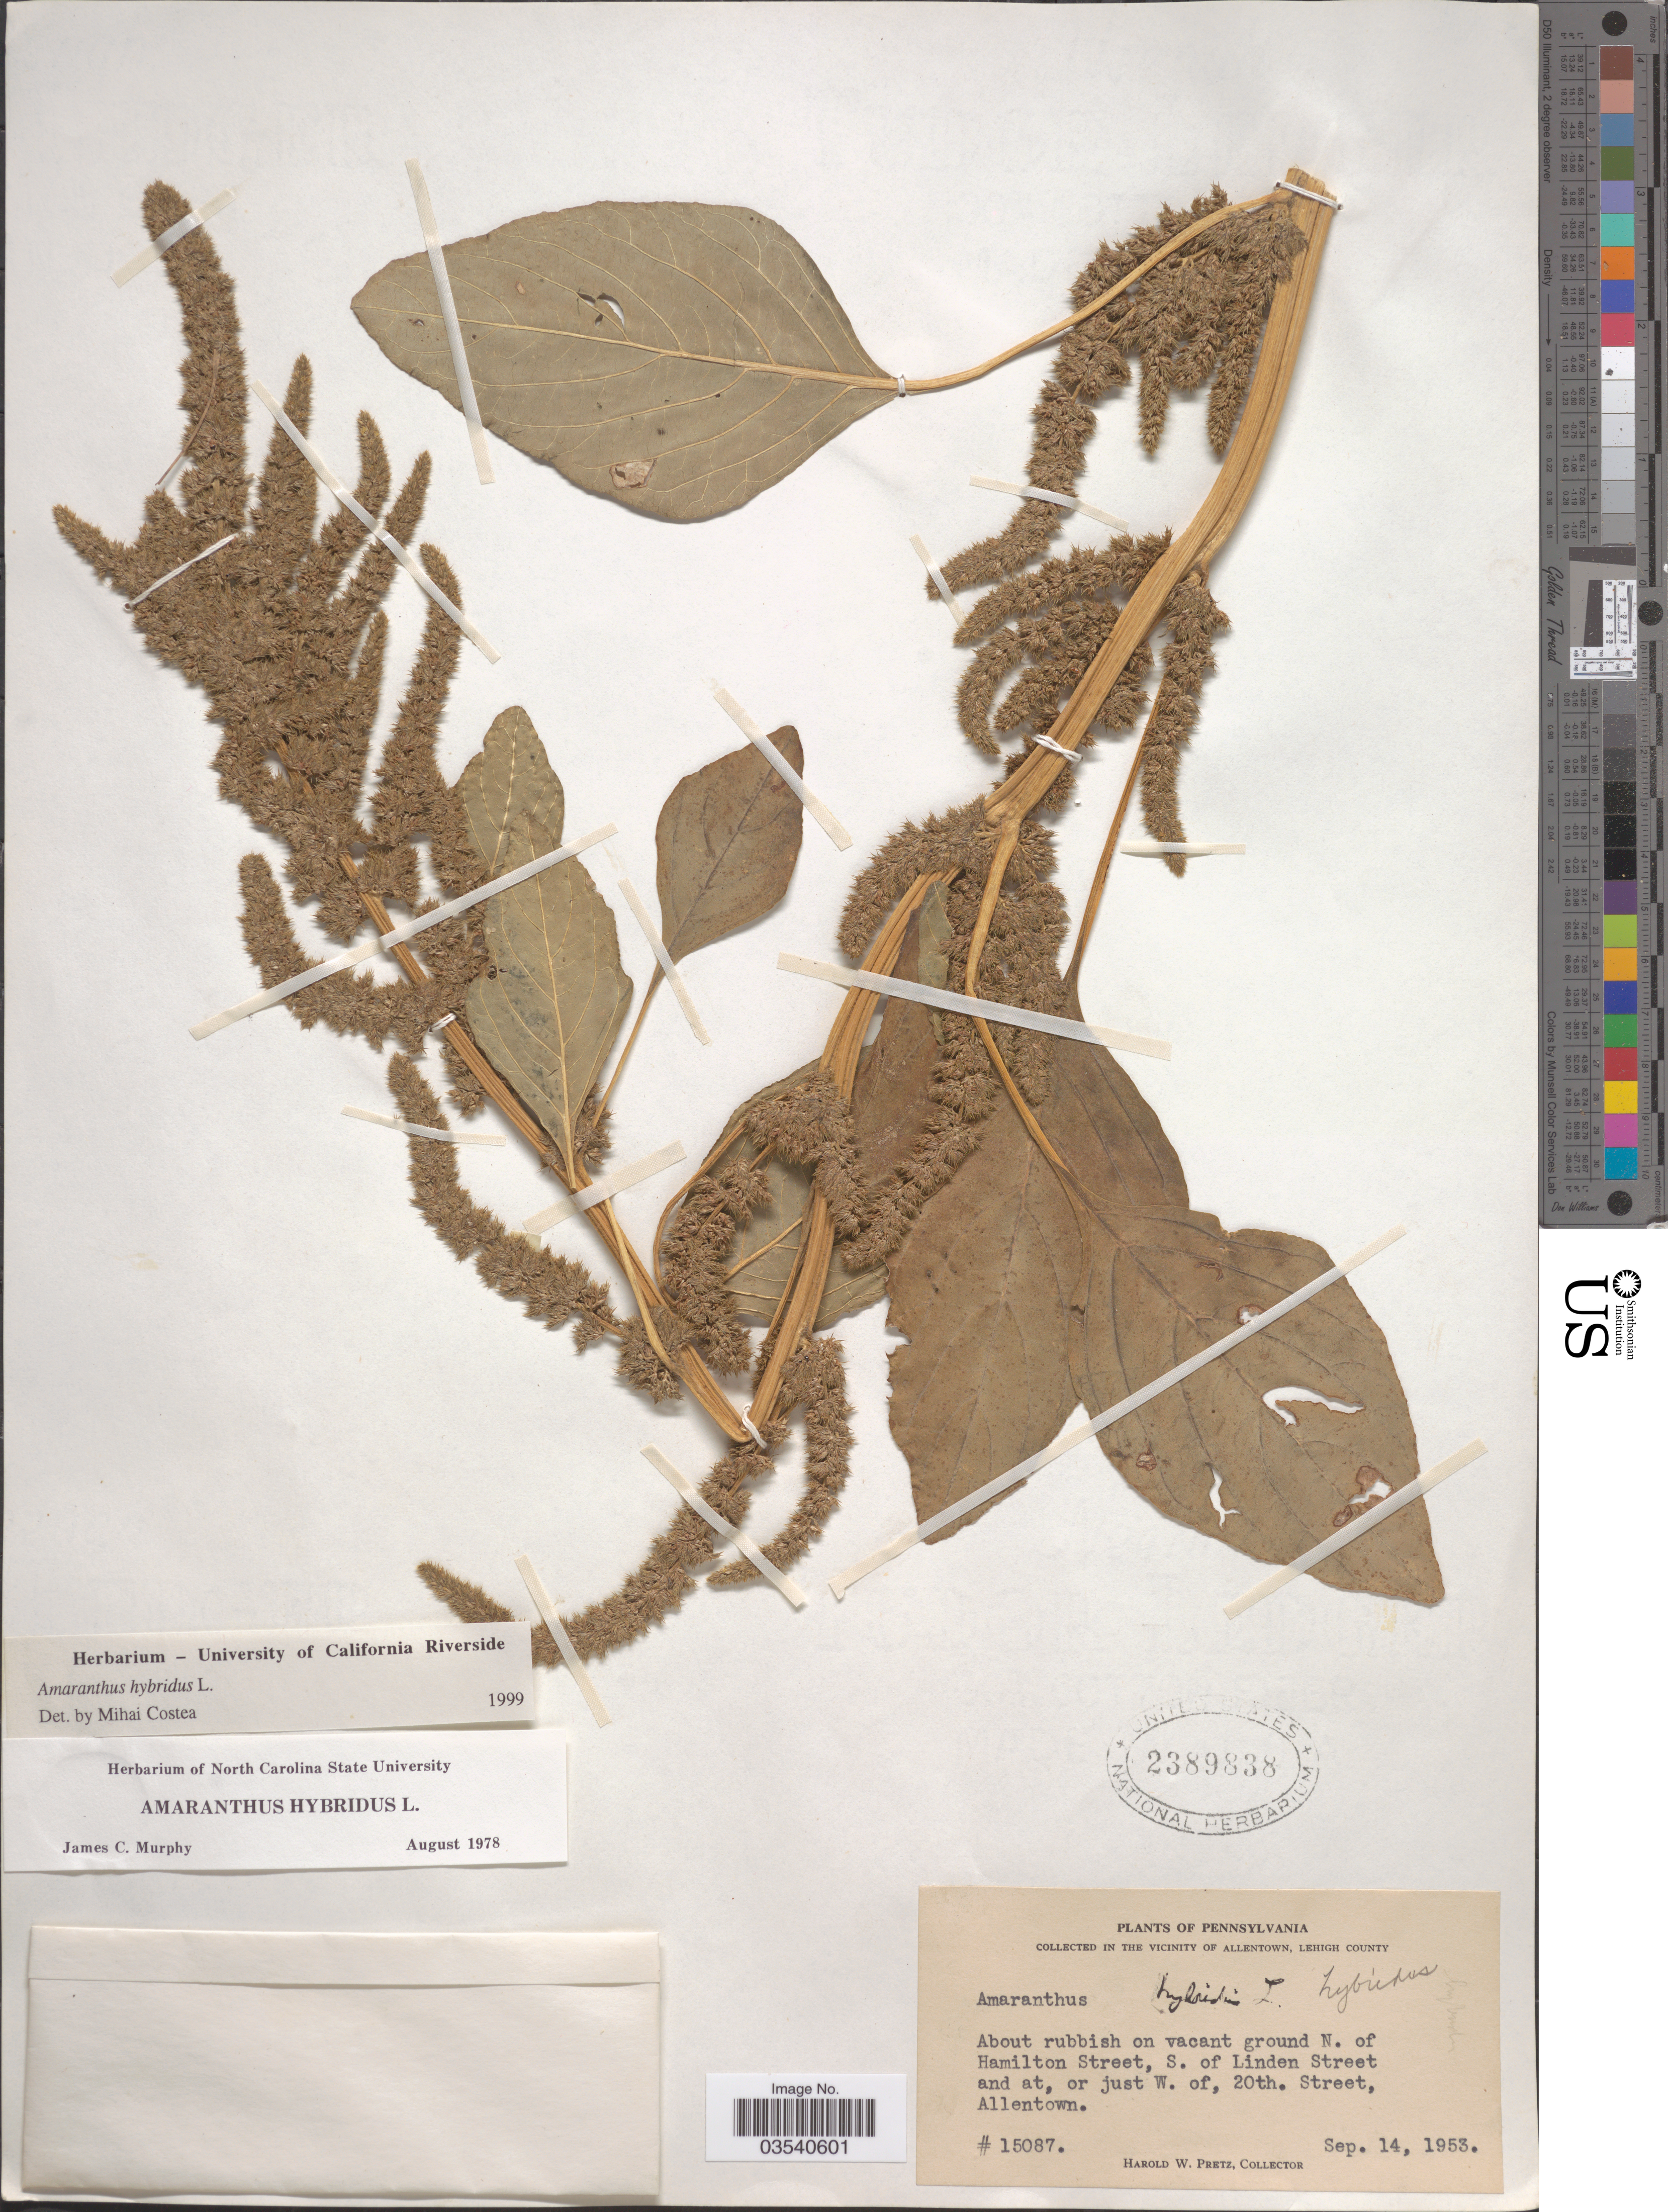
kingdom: Plantae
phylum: Tracheophyta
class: Magnoliopsida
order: Caryophyllales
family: Amaranthaceae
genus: Amaranthus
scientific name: Amaranthus hybridus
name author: L.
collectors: H. W. Pretz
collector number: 15087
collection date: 1953-09-14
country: United States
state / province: Pennsylvania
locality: The vicinity of Allentown, Lehigh County. About rubbish on vacant ground N. of Hamilton Street, S. of Linden Street and at, or just W. of, 20th. Street, Allentown.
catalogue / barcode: US 2389838